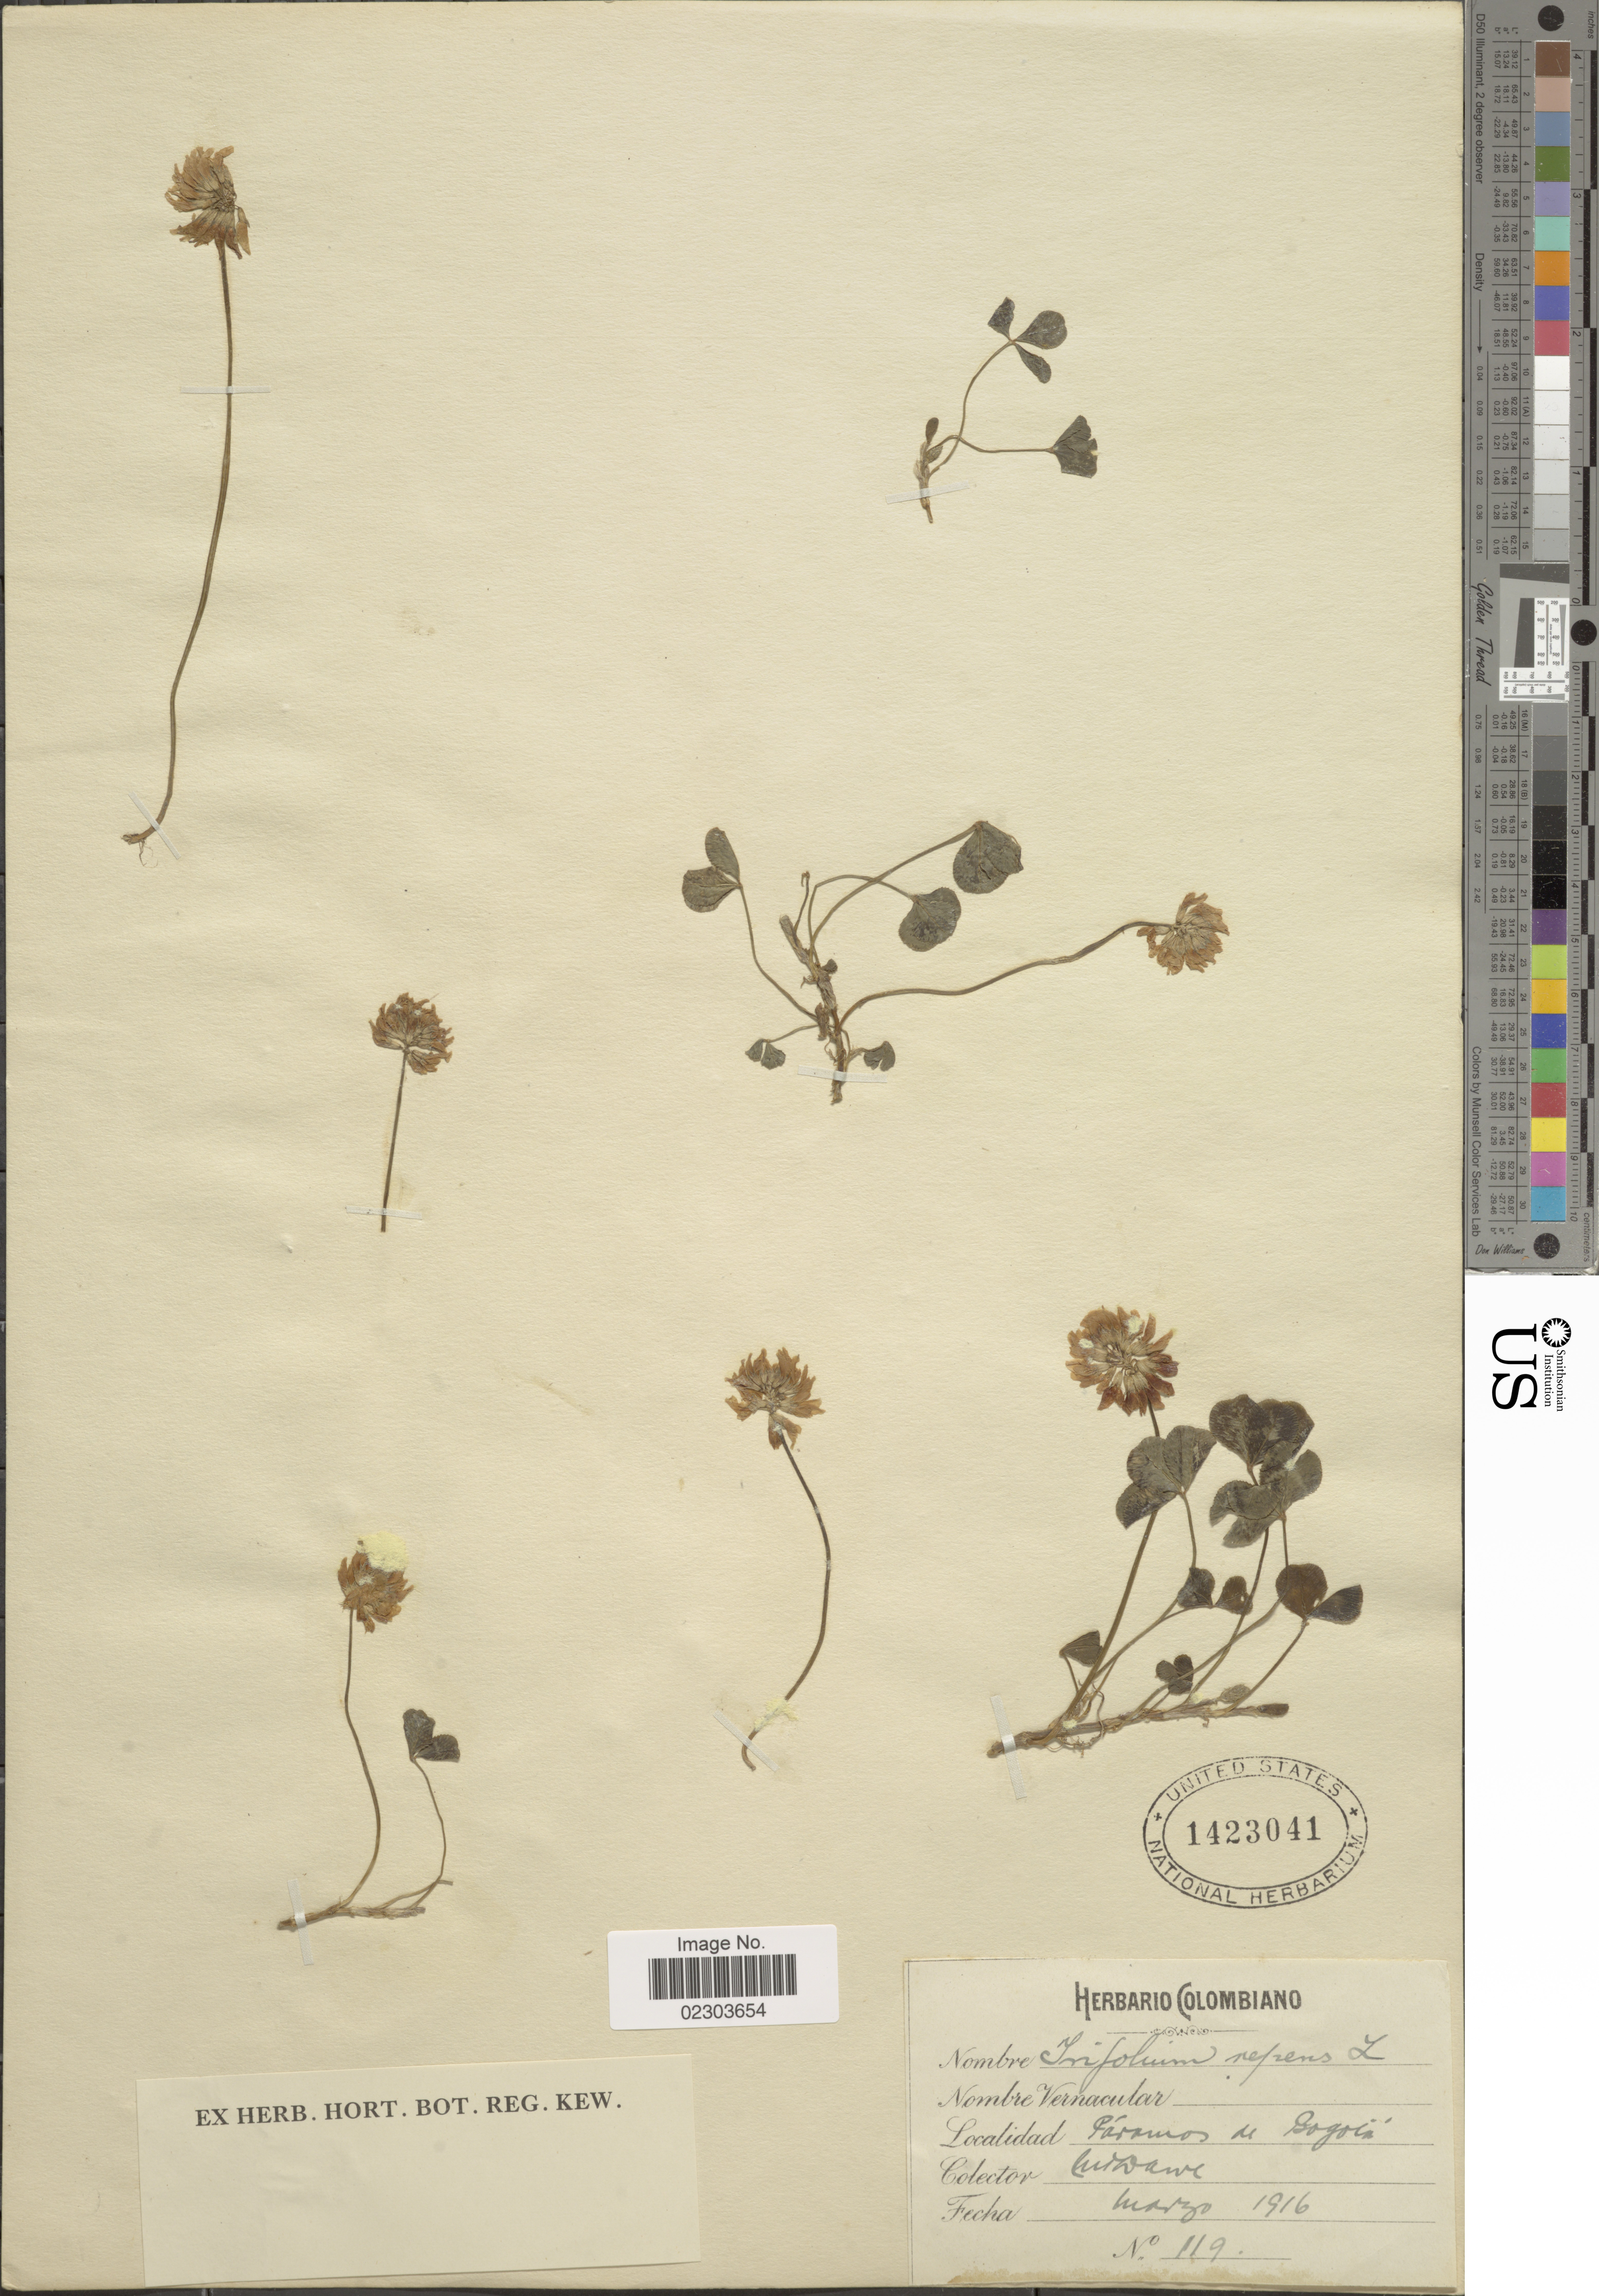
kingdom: Plantae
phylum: Tracheophyta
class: Magnoliopsida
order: Fabales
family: Fabaceae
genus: Trifolium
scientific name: Trifolium repens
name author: L.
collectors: W. Dawe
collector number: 119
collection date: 1916-03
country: Colombia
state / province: Bogota D.C.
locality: Páramos de Bogotá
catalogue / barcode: US 1423041